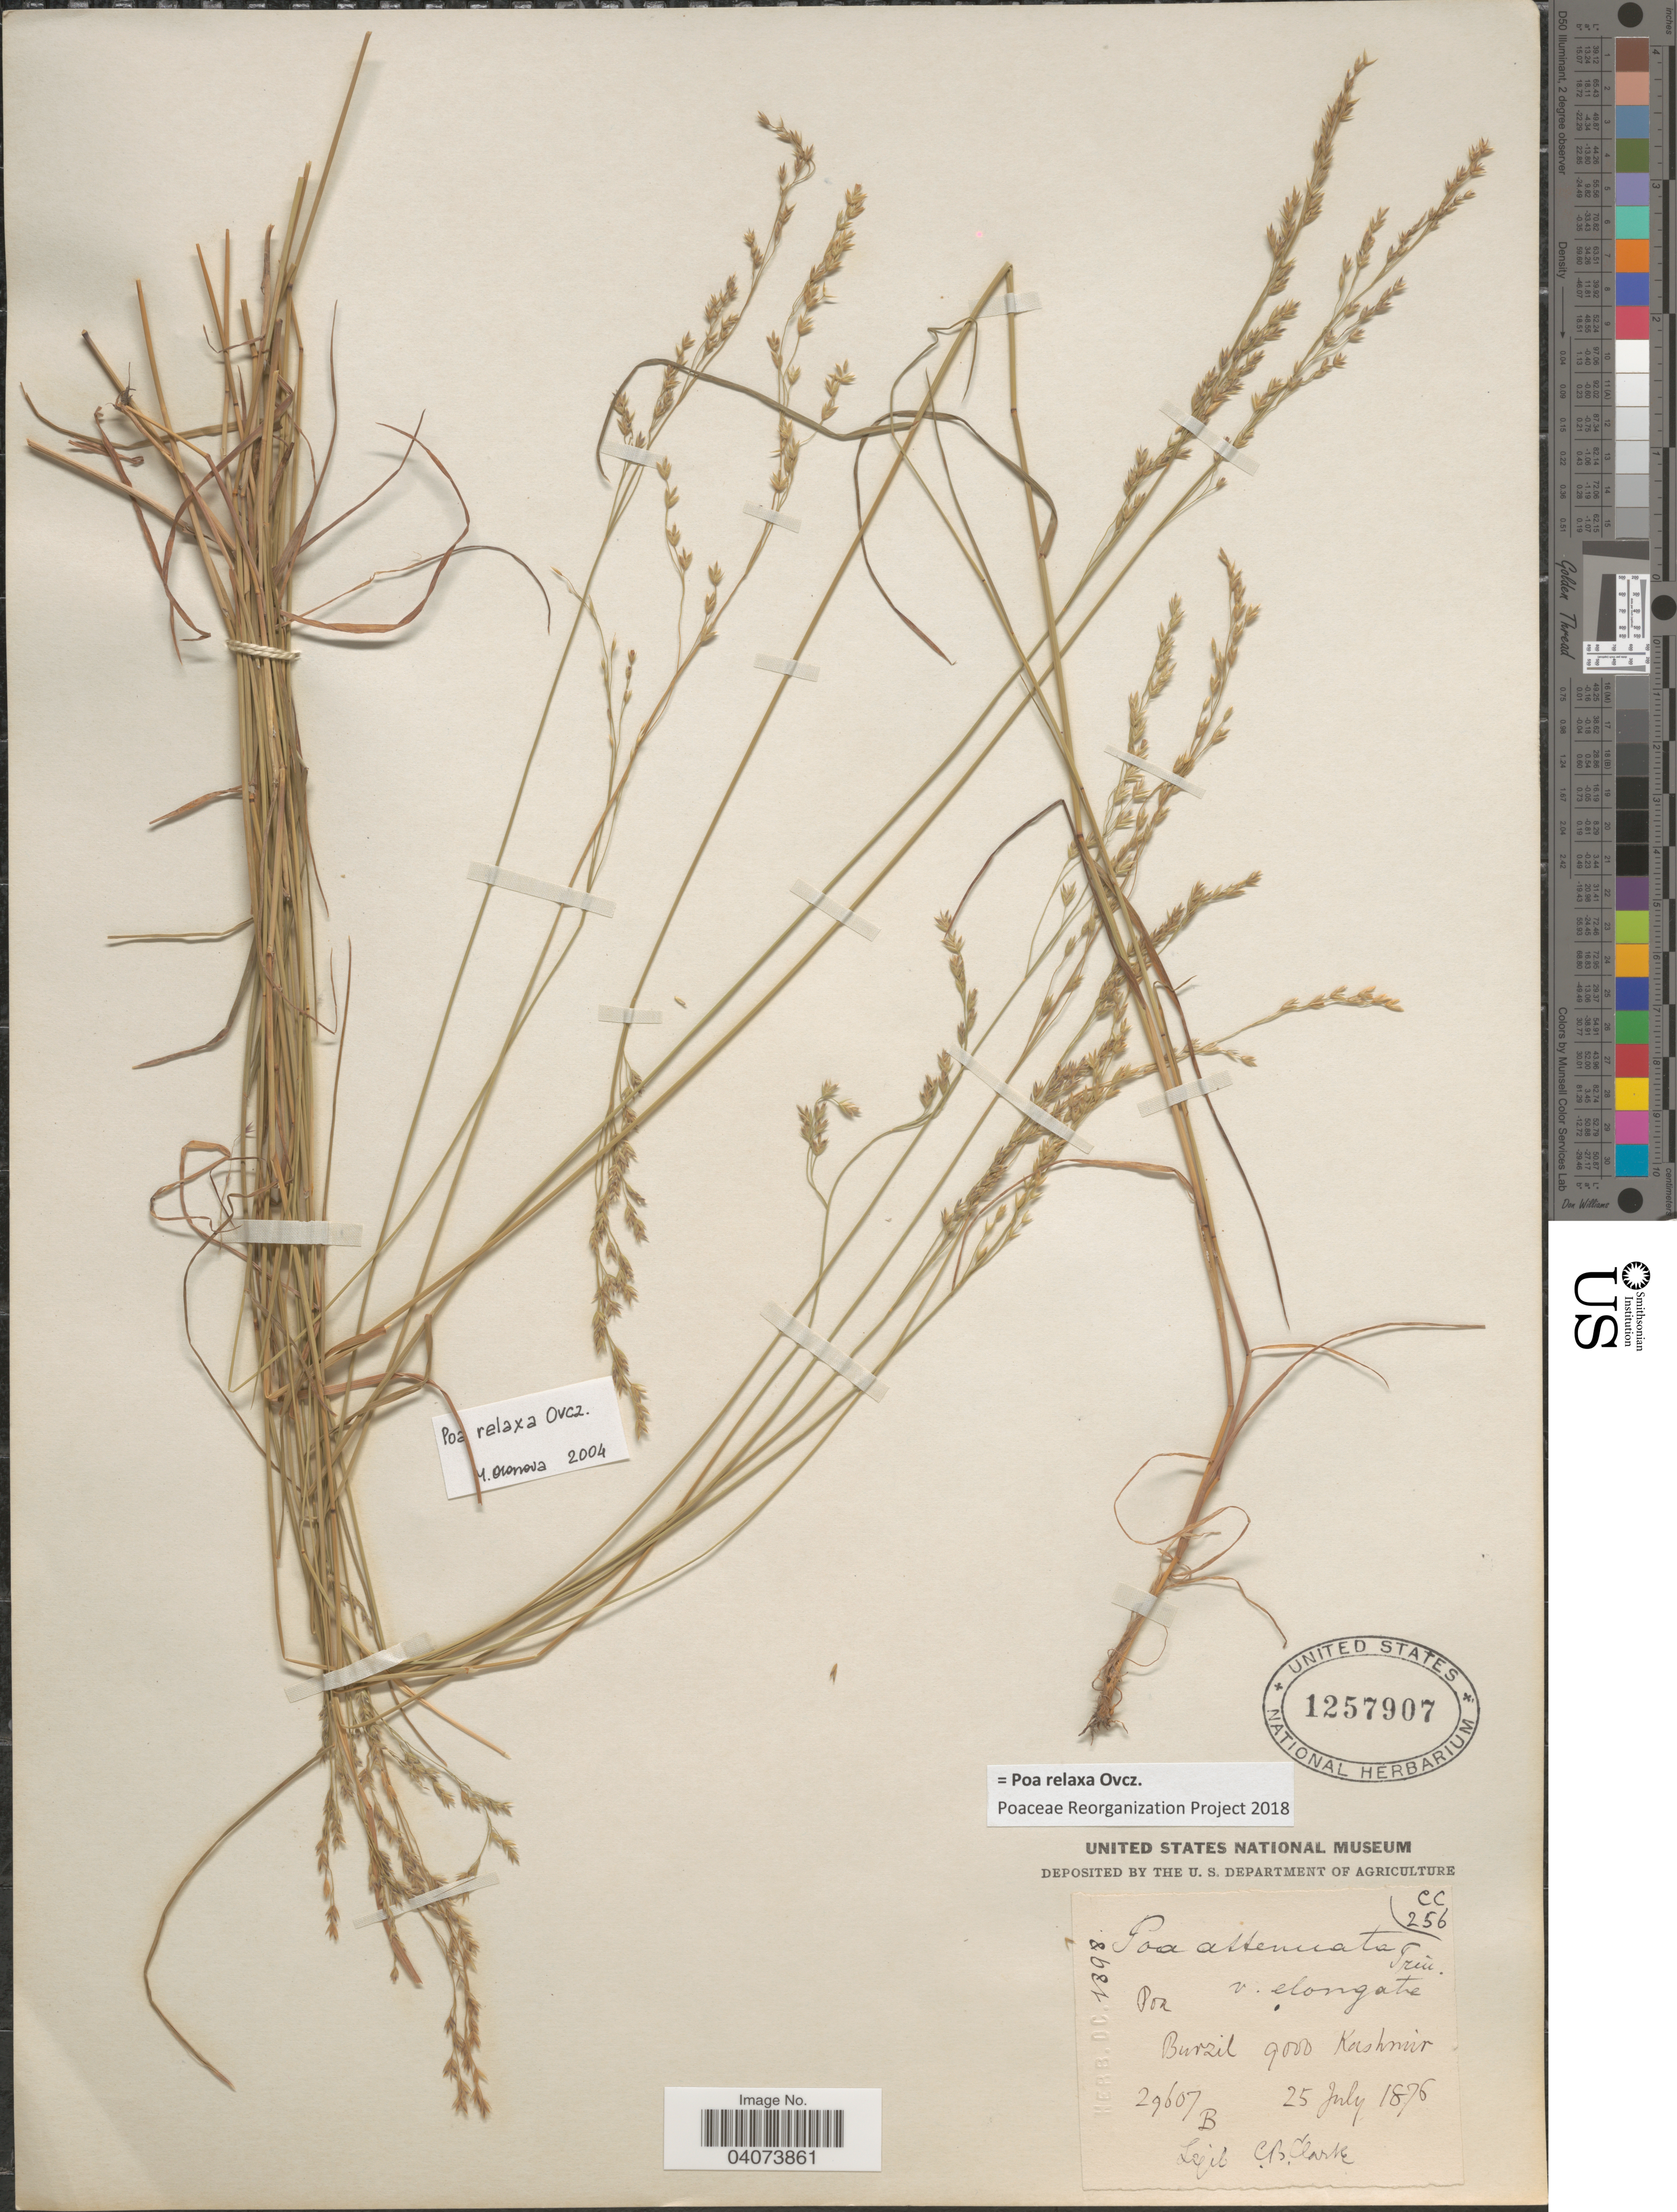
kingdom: Plantae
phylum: Tracheophyta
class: Liliopsida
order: Poales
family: Poaceae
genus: Poa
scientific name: Poa relaxa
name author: Ovcz.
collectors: C. B. Clarke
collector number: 29607B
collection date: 1876-07-25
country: India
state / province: Jammu and Kashmir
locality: Burzil. Kashmir.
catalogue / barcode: US 1257907